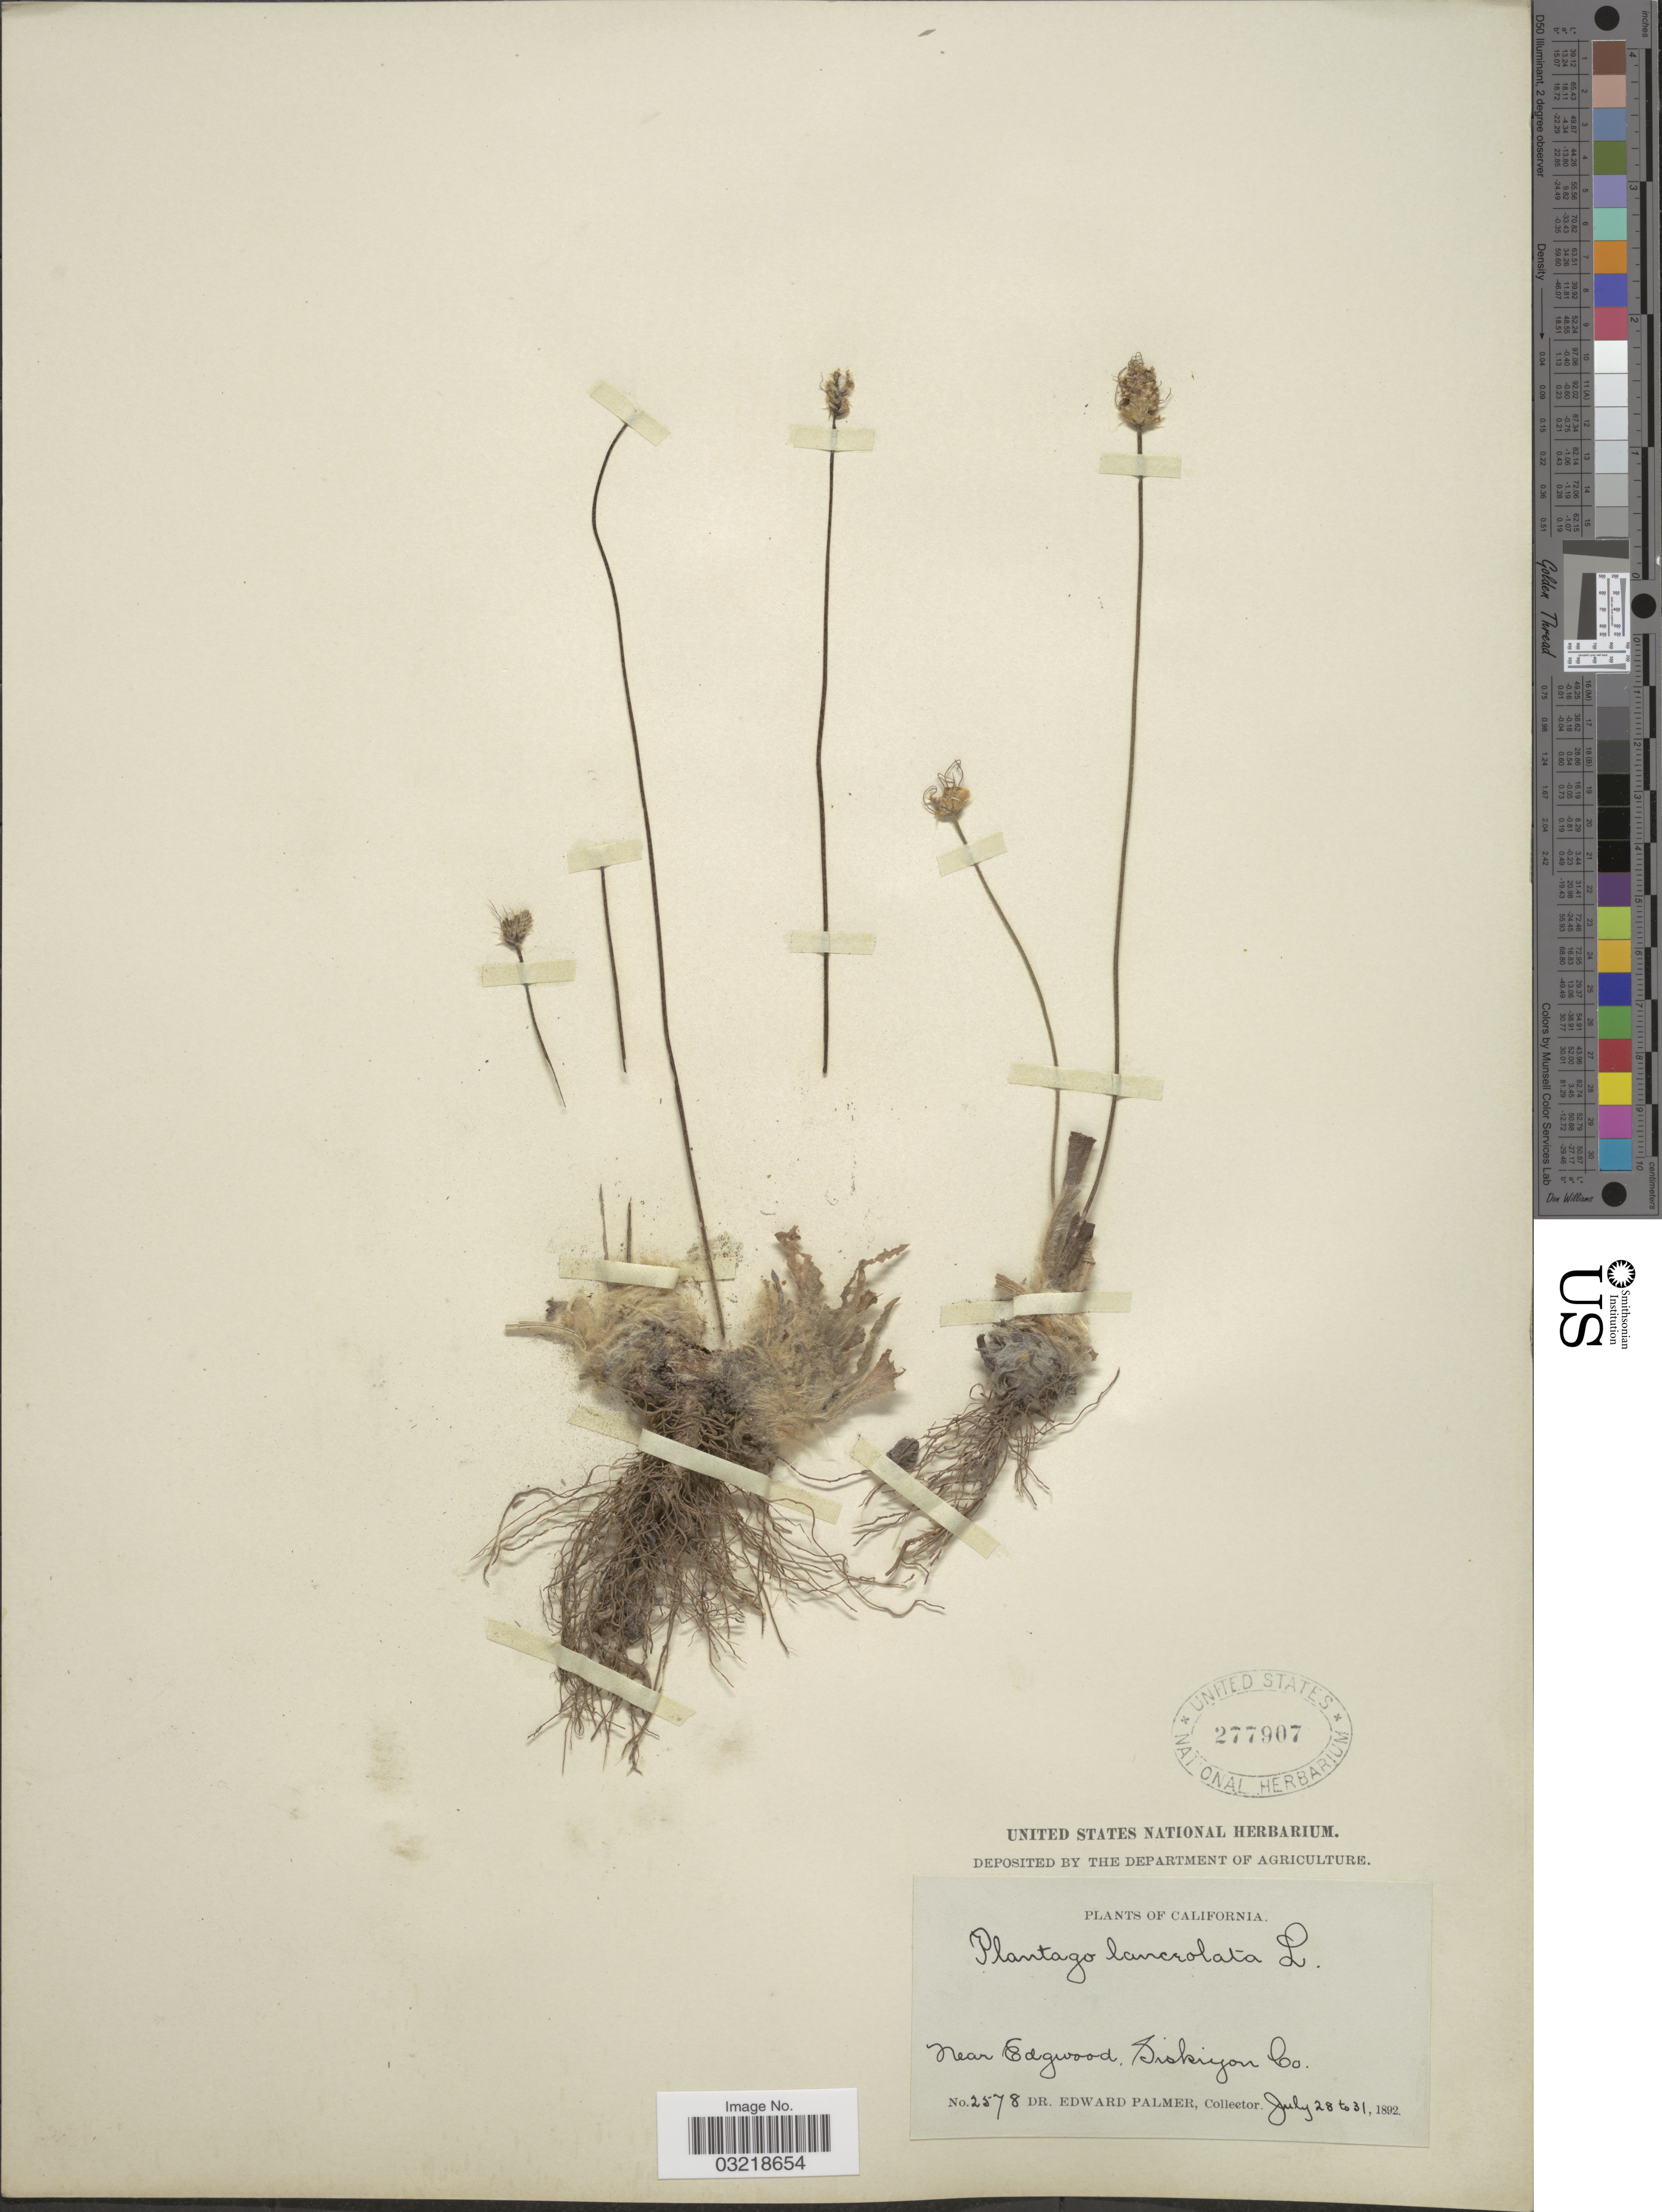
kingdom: Plantae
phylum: Tracheophyta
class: Magnoliopsida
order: Lamiales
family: Plantaginaceae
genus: Plantago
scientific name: Plantago lanceolata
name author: L.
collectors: E. Palmer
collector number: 2578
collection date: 1892-07-28/1892-07-31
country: United States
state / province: California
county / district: Siskiyou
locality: Near Edgwood, Siskiyou Co.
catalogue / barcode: US 277907